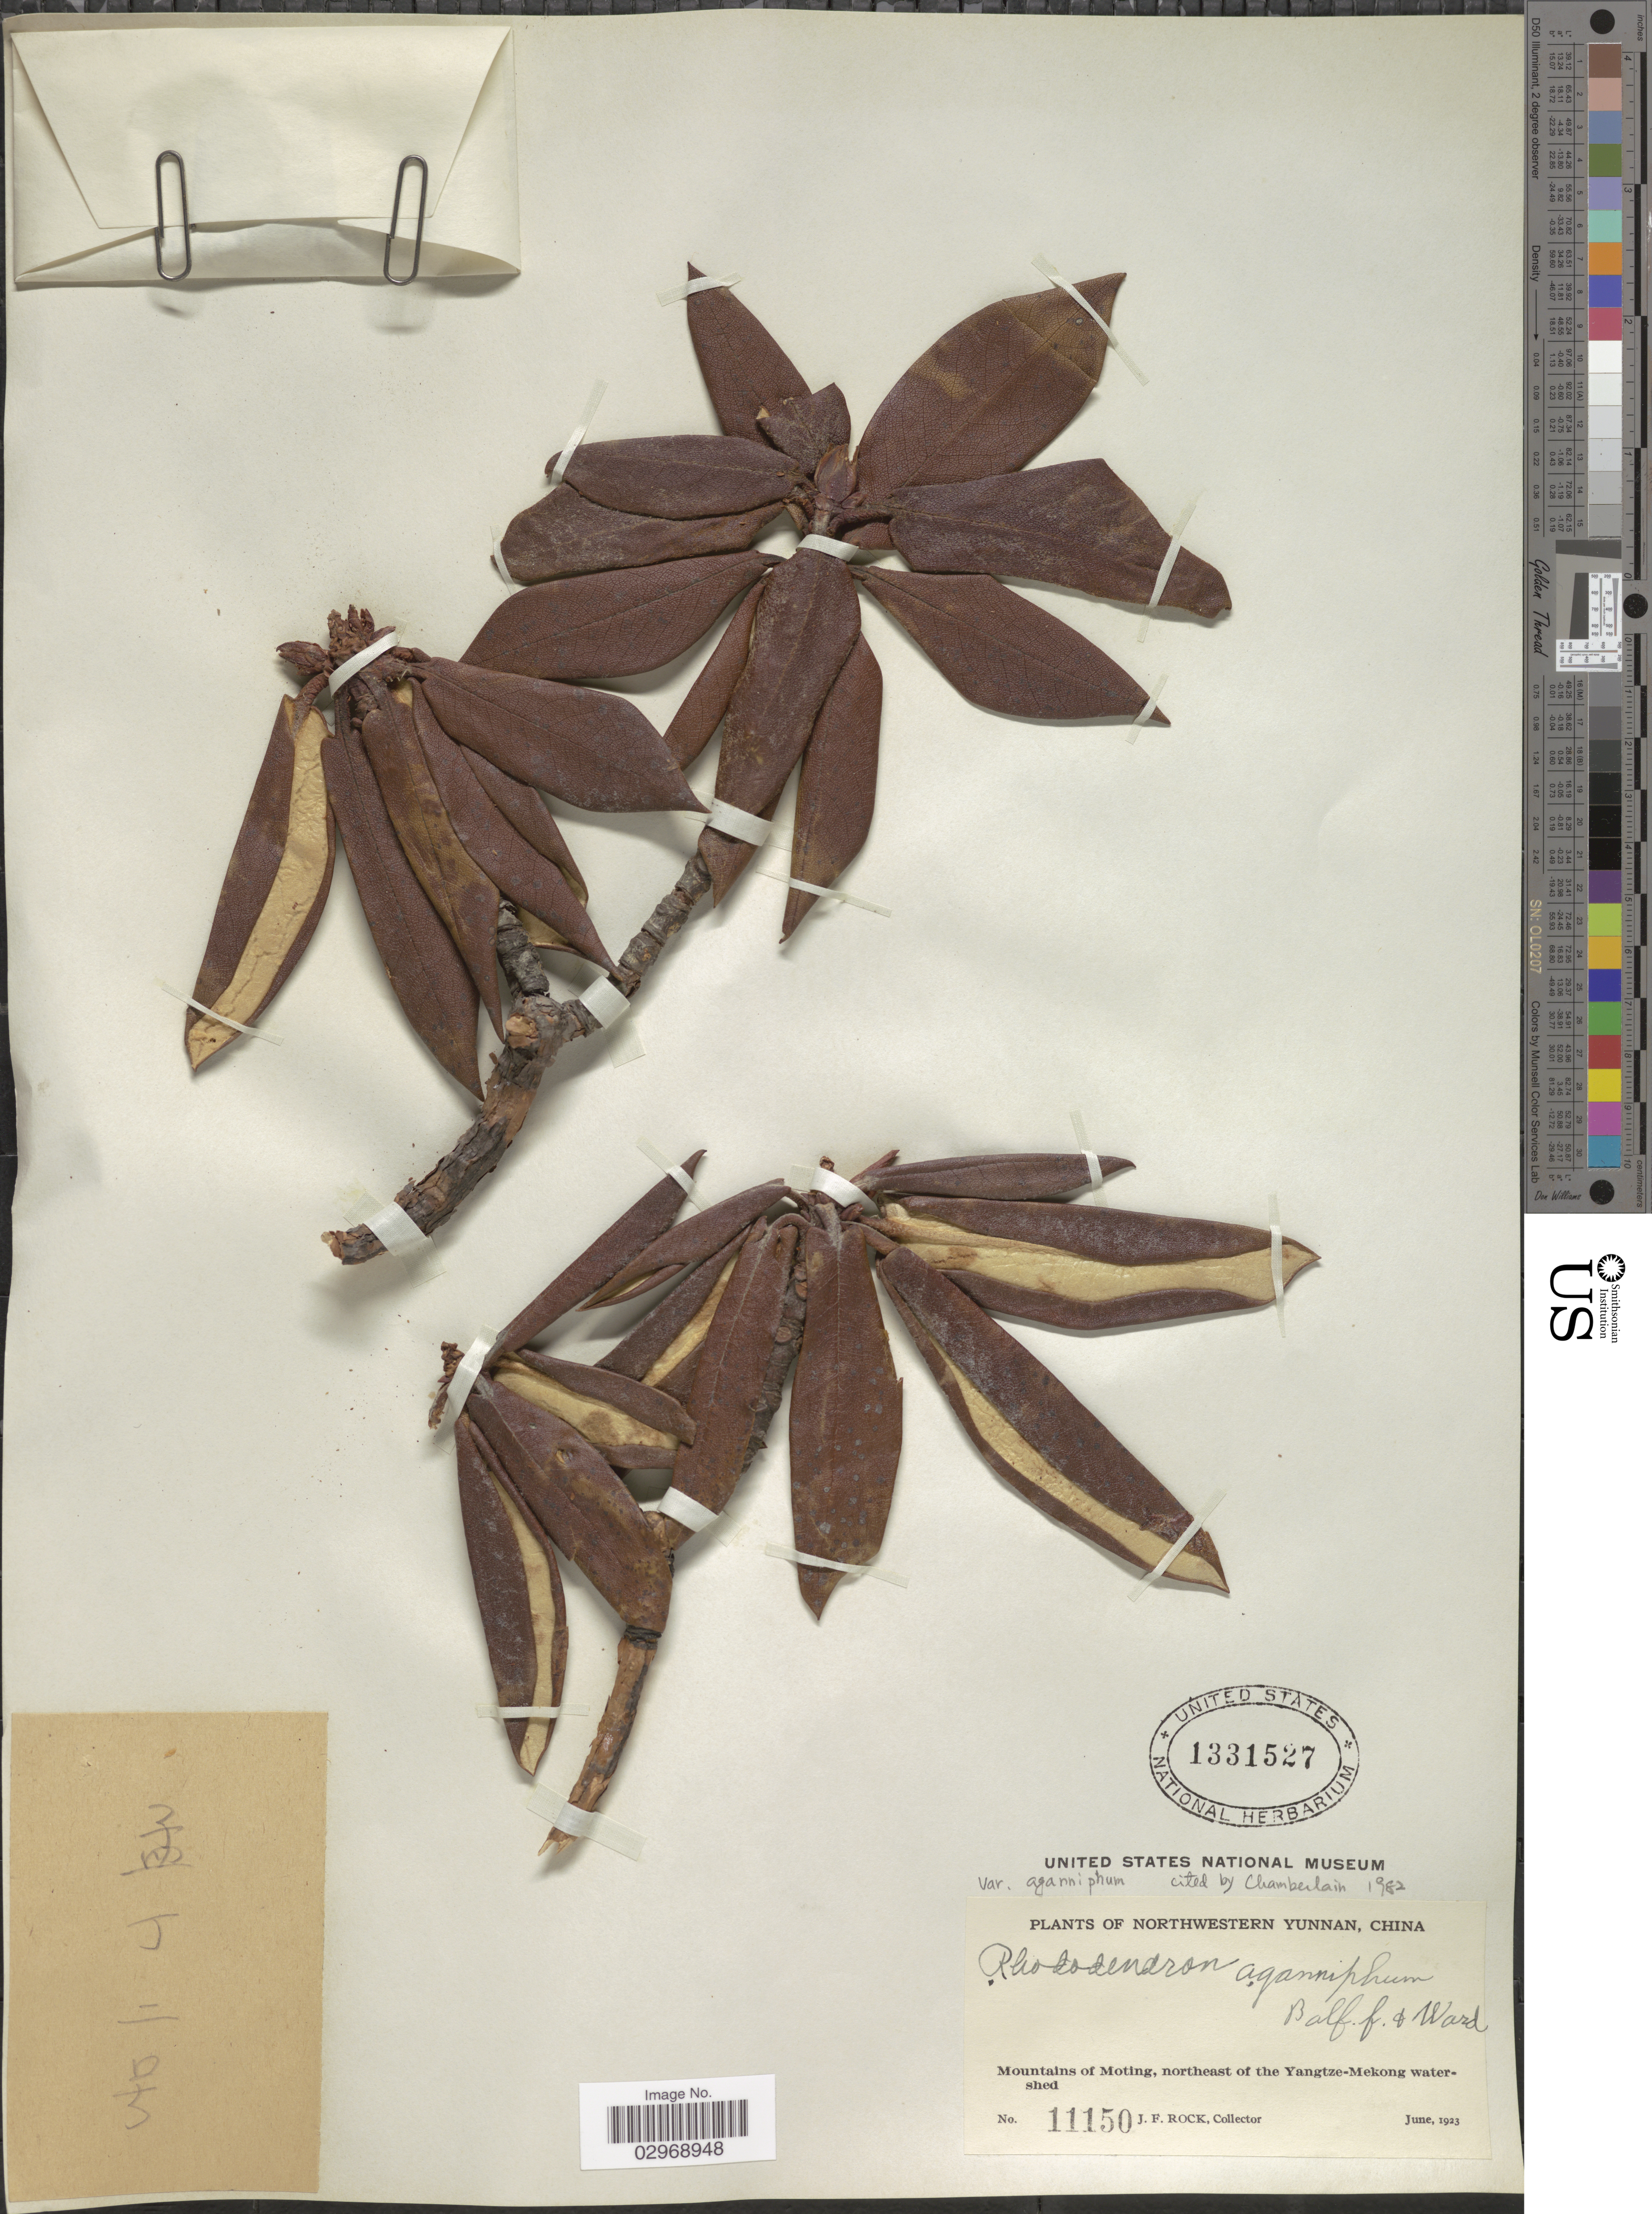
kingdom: Plantae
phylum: Tracheophyta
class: Magnoliopsida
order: Ericales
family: Ericaceae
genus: Rhododendron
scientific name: Rhododendron aganniphum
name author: Balf. f. & Kingdon-Ward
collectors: J. Rock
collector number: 11150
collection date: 1923-06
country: China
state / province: Yunnan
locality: Northwestern Yunnan. Mountains of Moting, northeast of the Yangtze-Mekong watershed.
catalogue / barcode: US 1331527